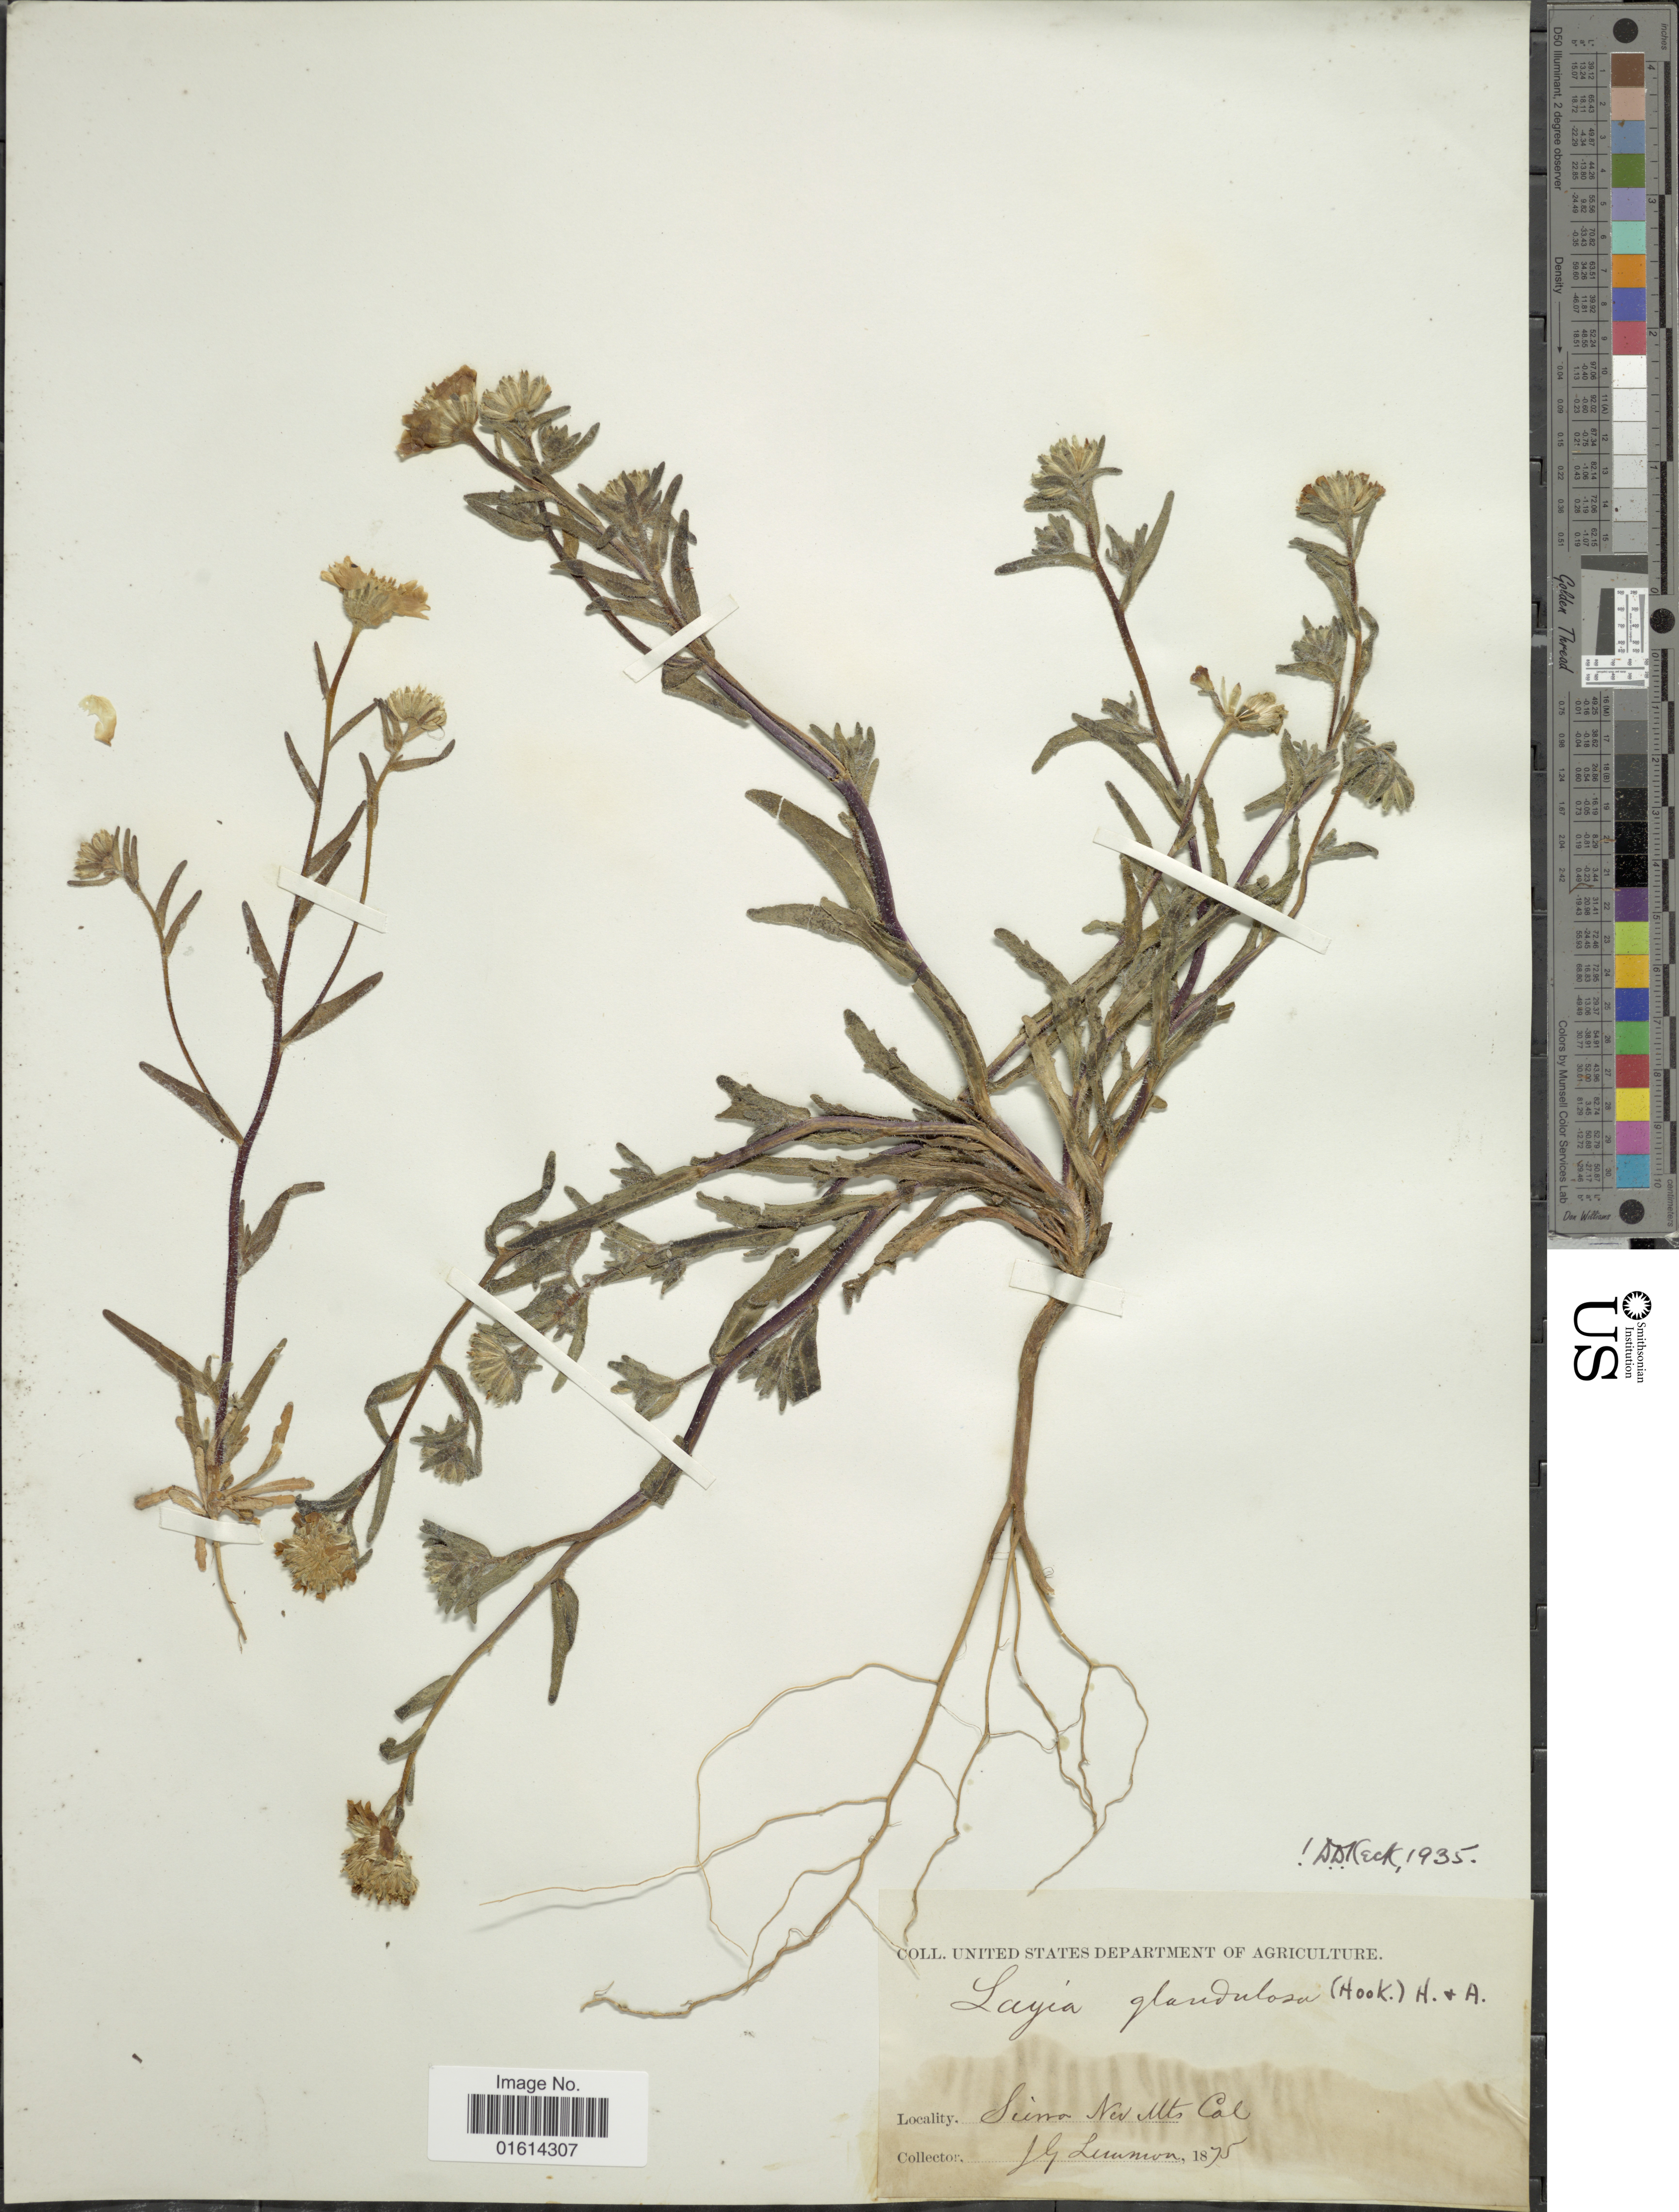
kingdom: Plantae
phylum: Tracheophyta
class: Magnoliopsida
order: Asterales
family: Asteraceae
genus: Layia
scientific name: Layia glandulosa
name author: Hook. & Arn.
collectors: J. Lemmon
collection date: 1875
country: United States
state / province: California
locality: Sierra Nev Mts.